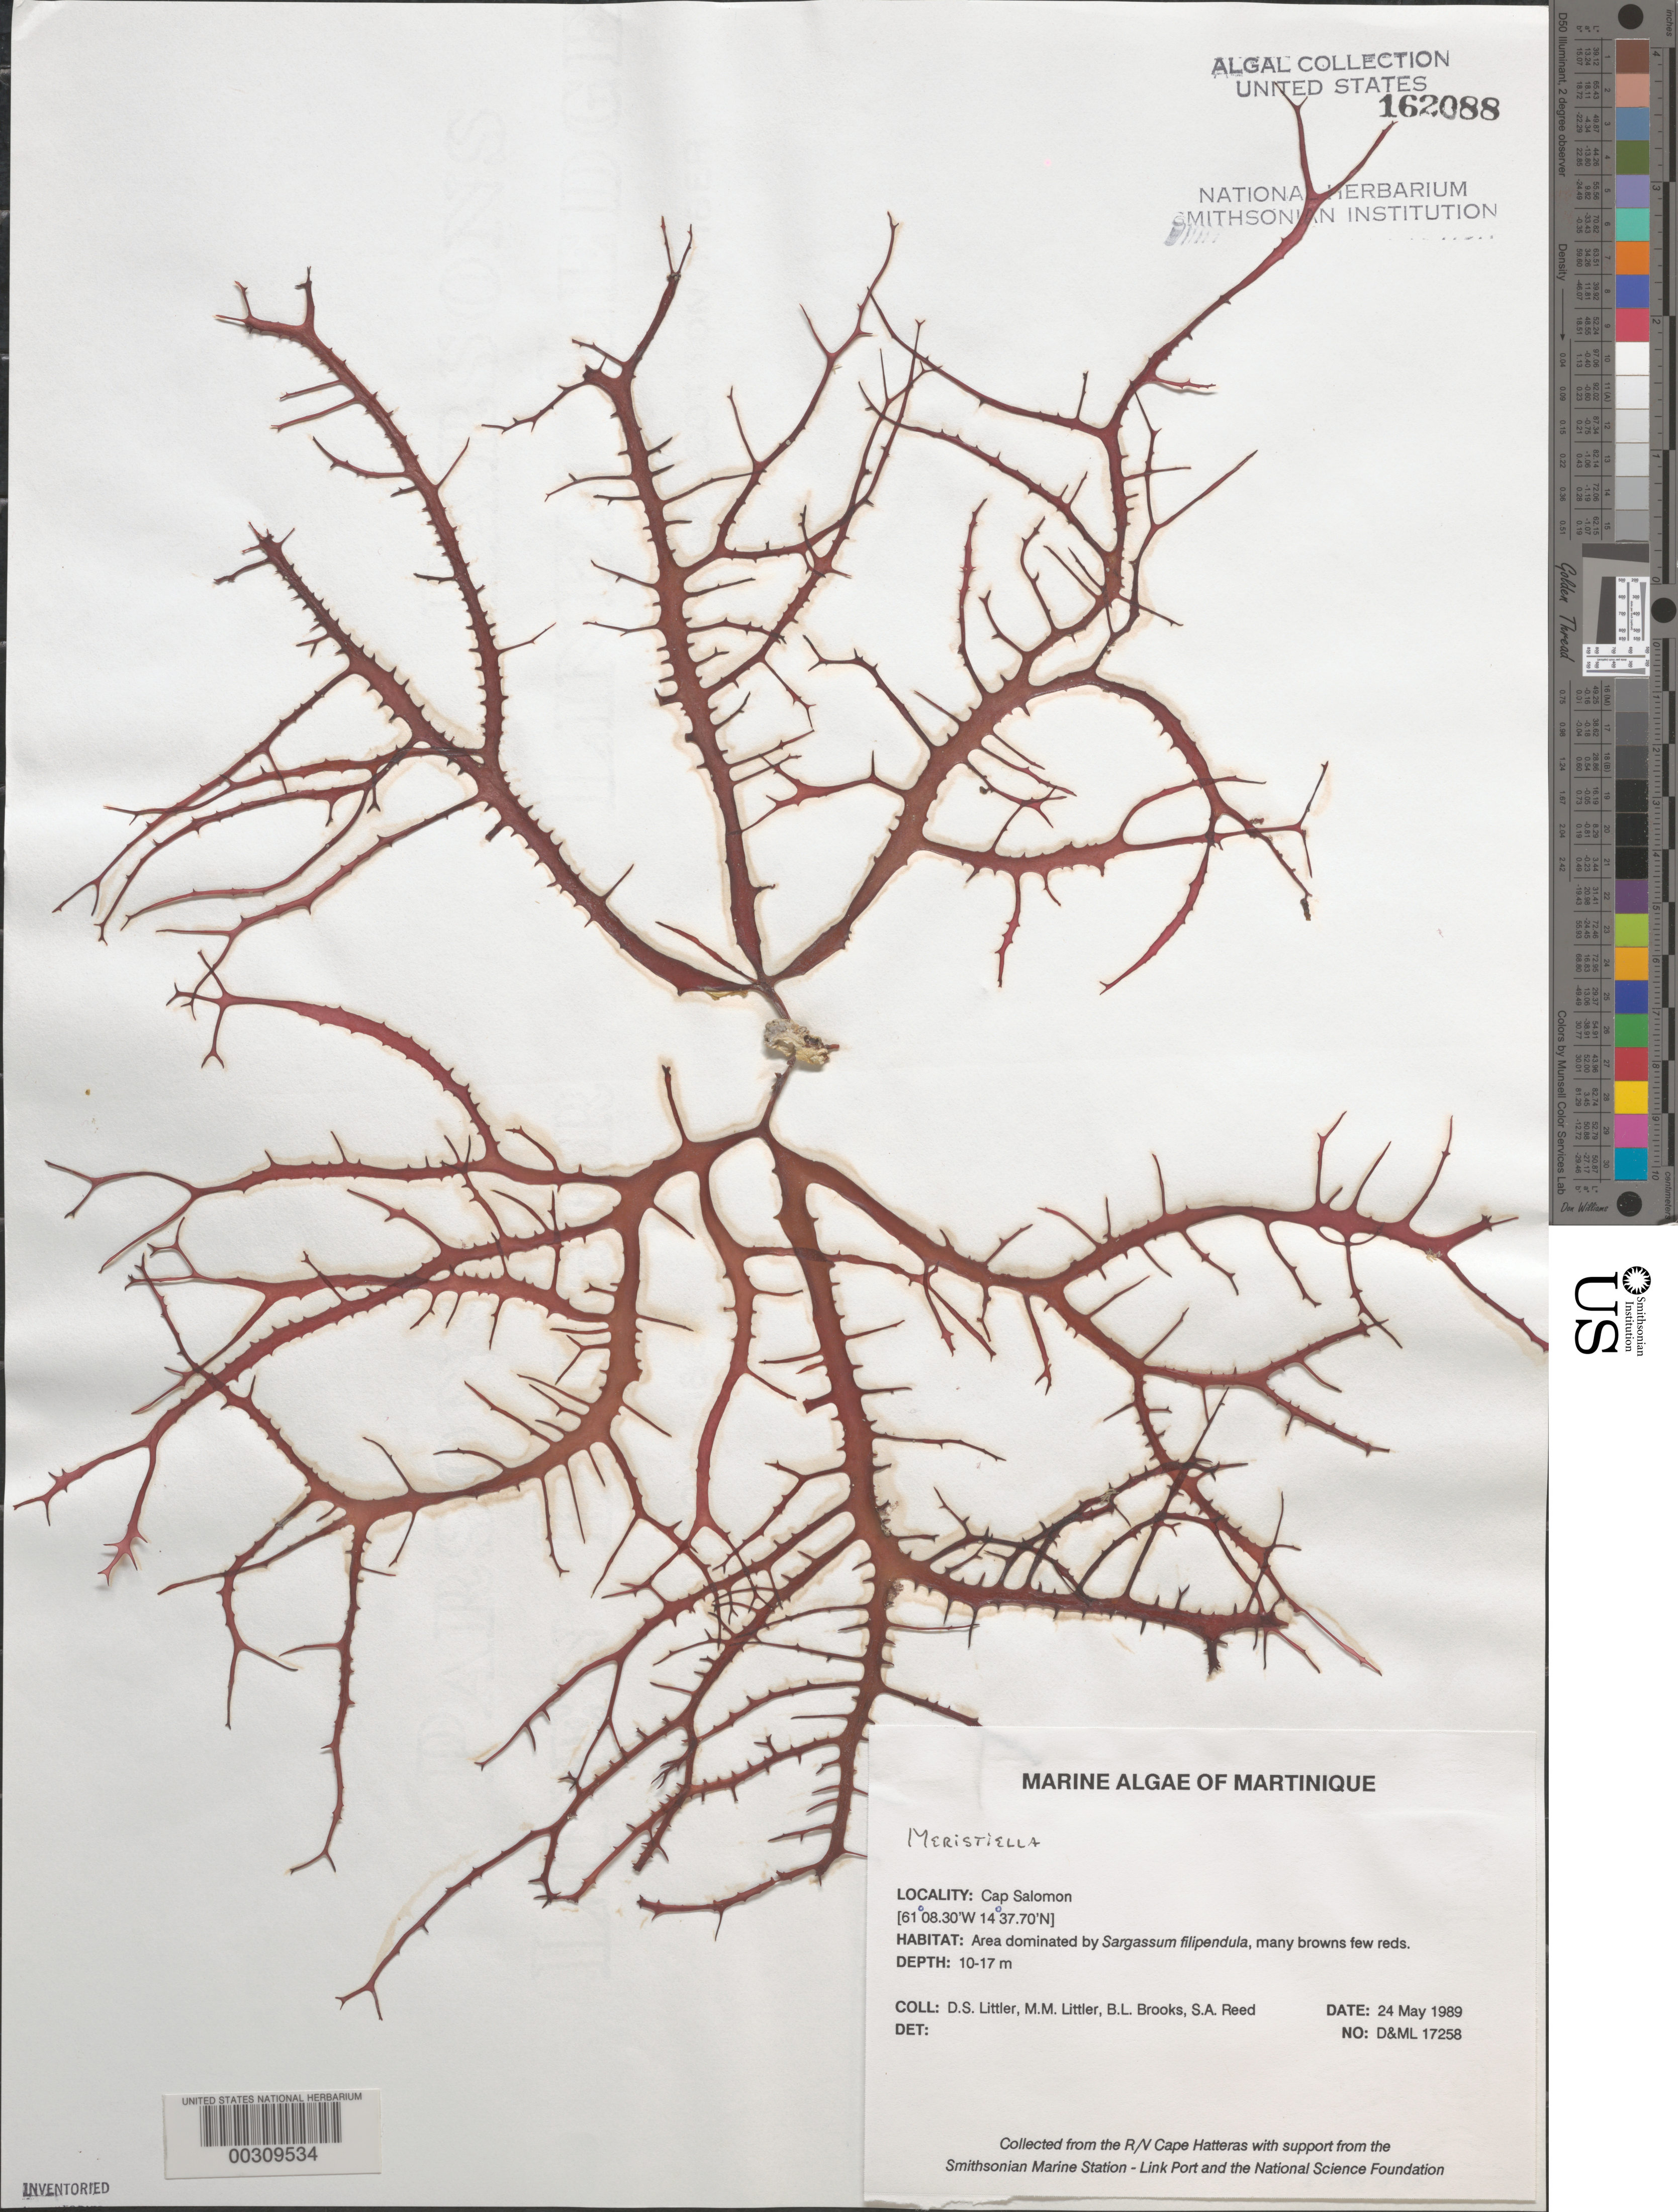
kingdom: Plantae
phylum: Rhodophyta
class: Florideophyceae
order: Gigartinales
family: Areschougiaceae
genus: Meristiella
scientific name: Meristiella sp.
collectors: D. S. Littler, M. M. Littler, B. Brooks & S. Reed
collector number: D&ML 17258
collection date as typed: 24 May 1989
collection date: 1989-05-24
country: Martinique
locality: Cap Salomon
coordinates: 14 37.70' N, 61 08.30' W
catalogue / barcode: US 162088